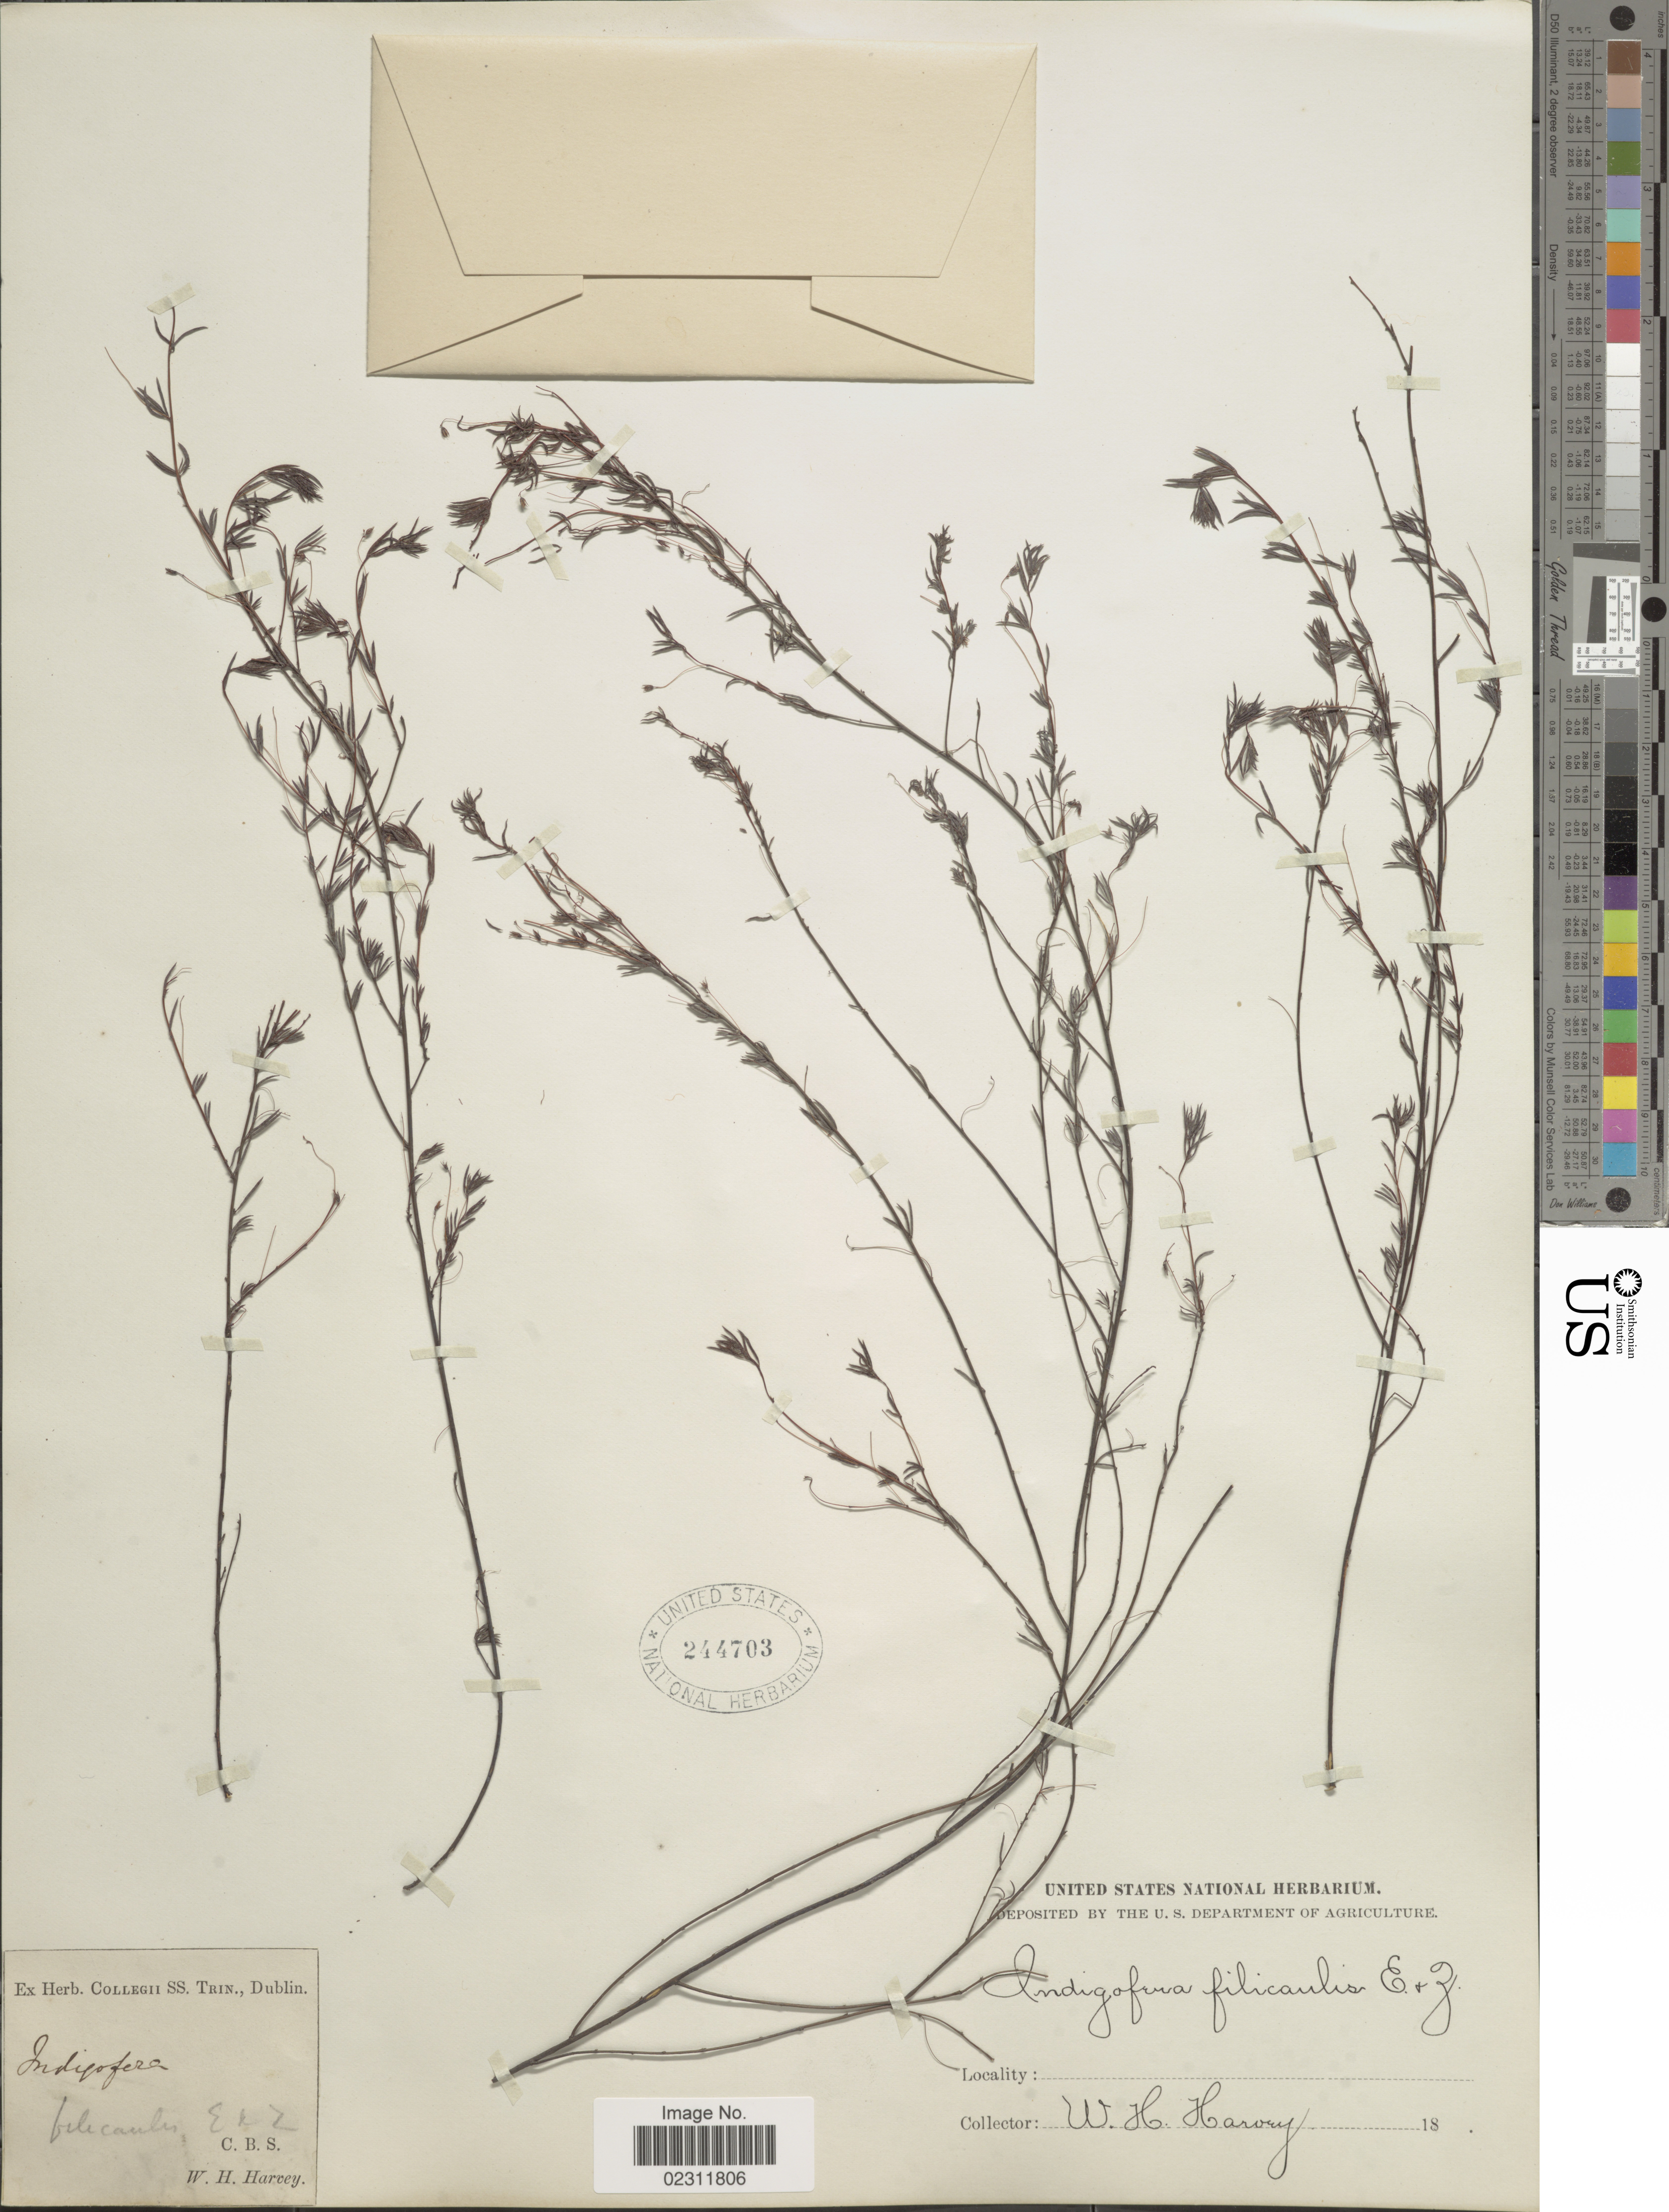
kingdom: Plantae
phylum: Tracheophyta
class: Magnoliopsida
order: Fabales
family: Fabaceae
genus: Indigofera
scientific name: Indigofera filicaulis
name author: Eckl. & Zeyh.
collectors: W. Harvey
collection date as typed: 18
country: South Africa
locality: C.B.S. [=Caput Bona Spei, Cape of Good Hope]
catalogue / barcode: US 244703